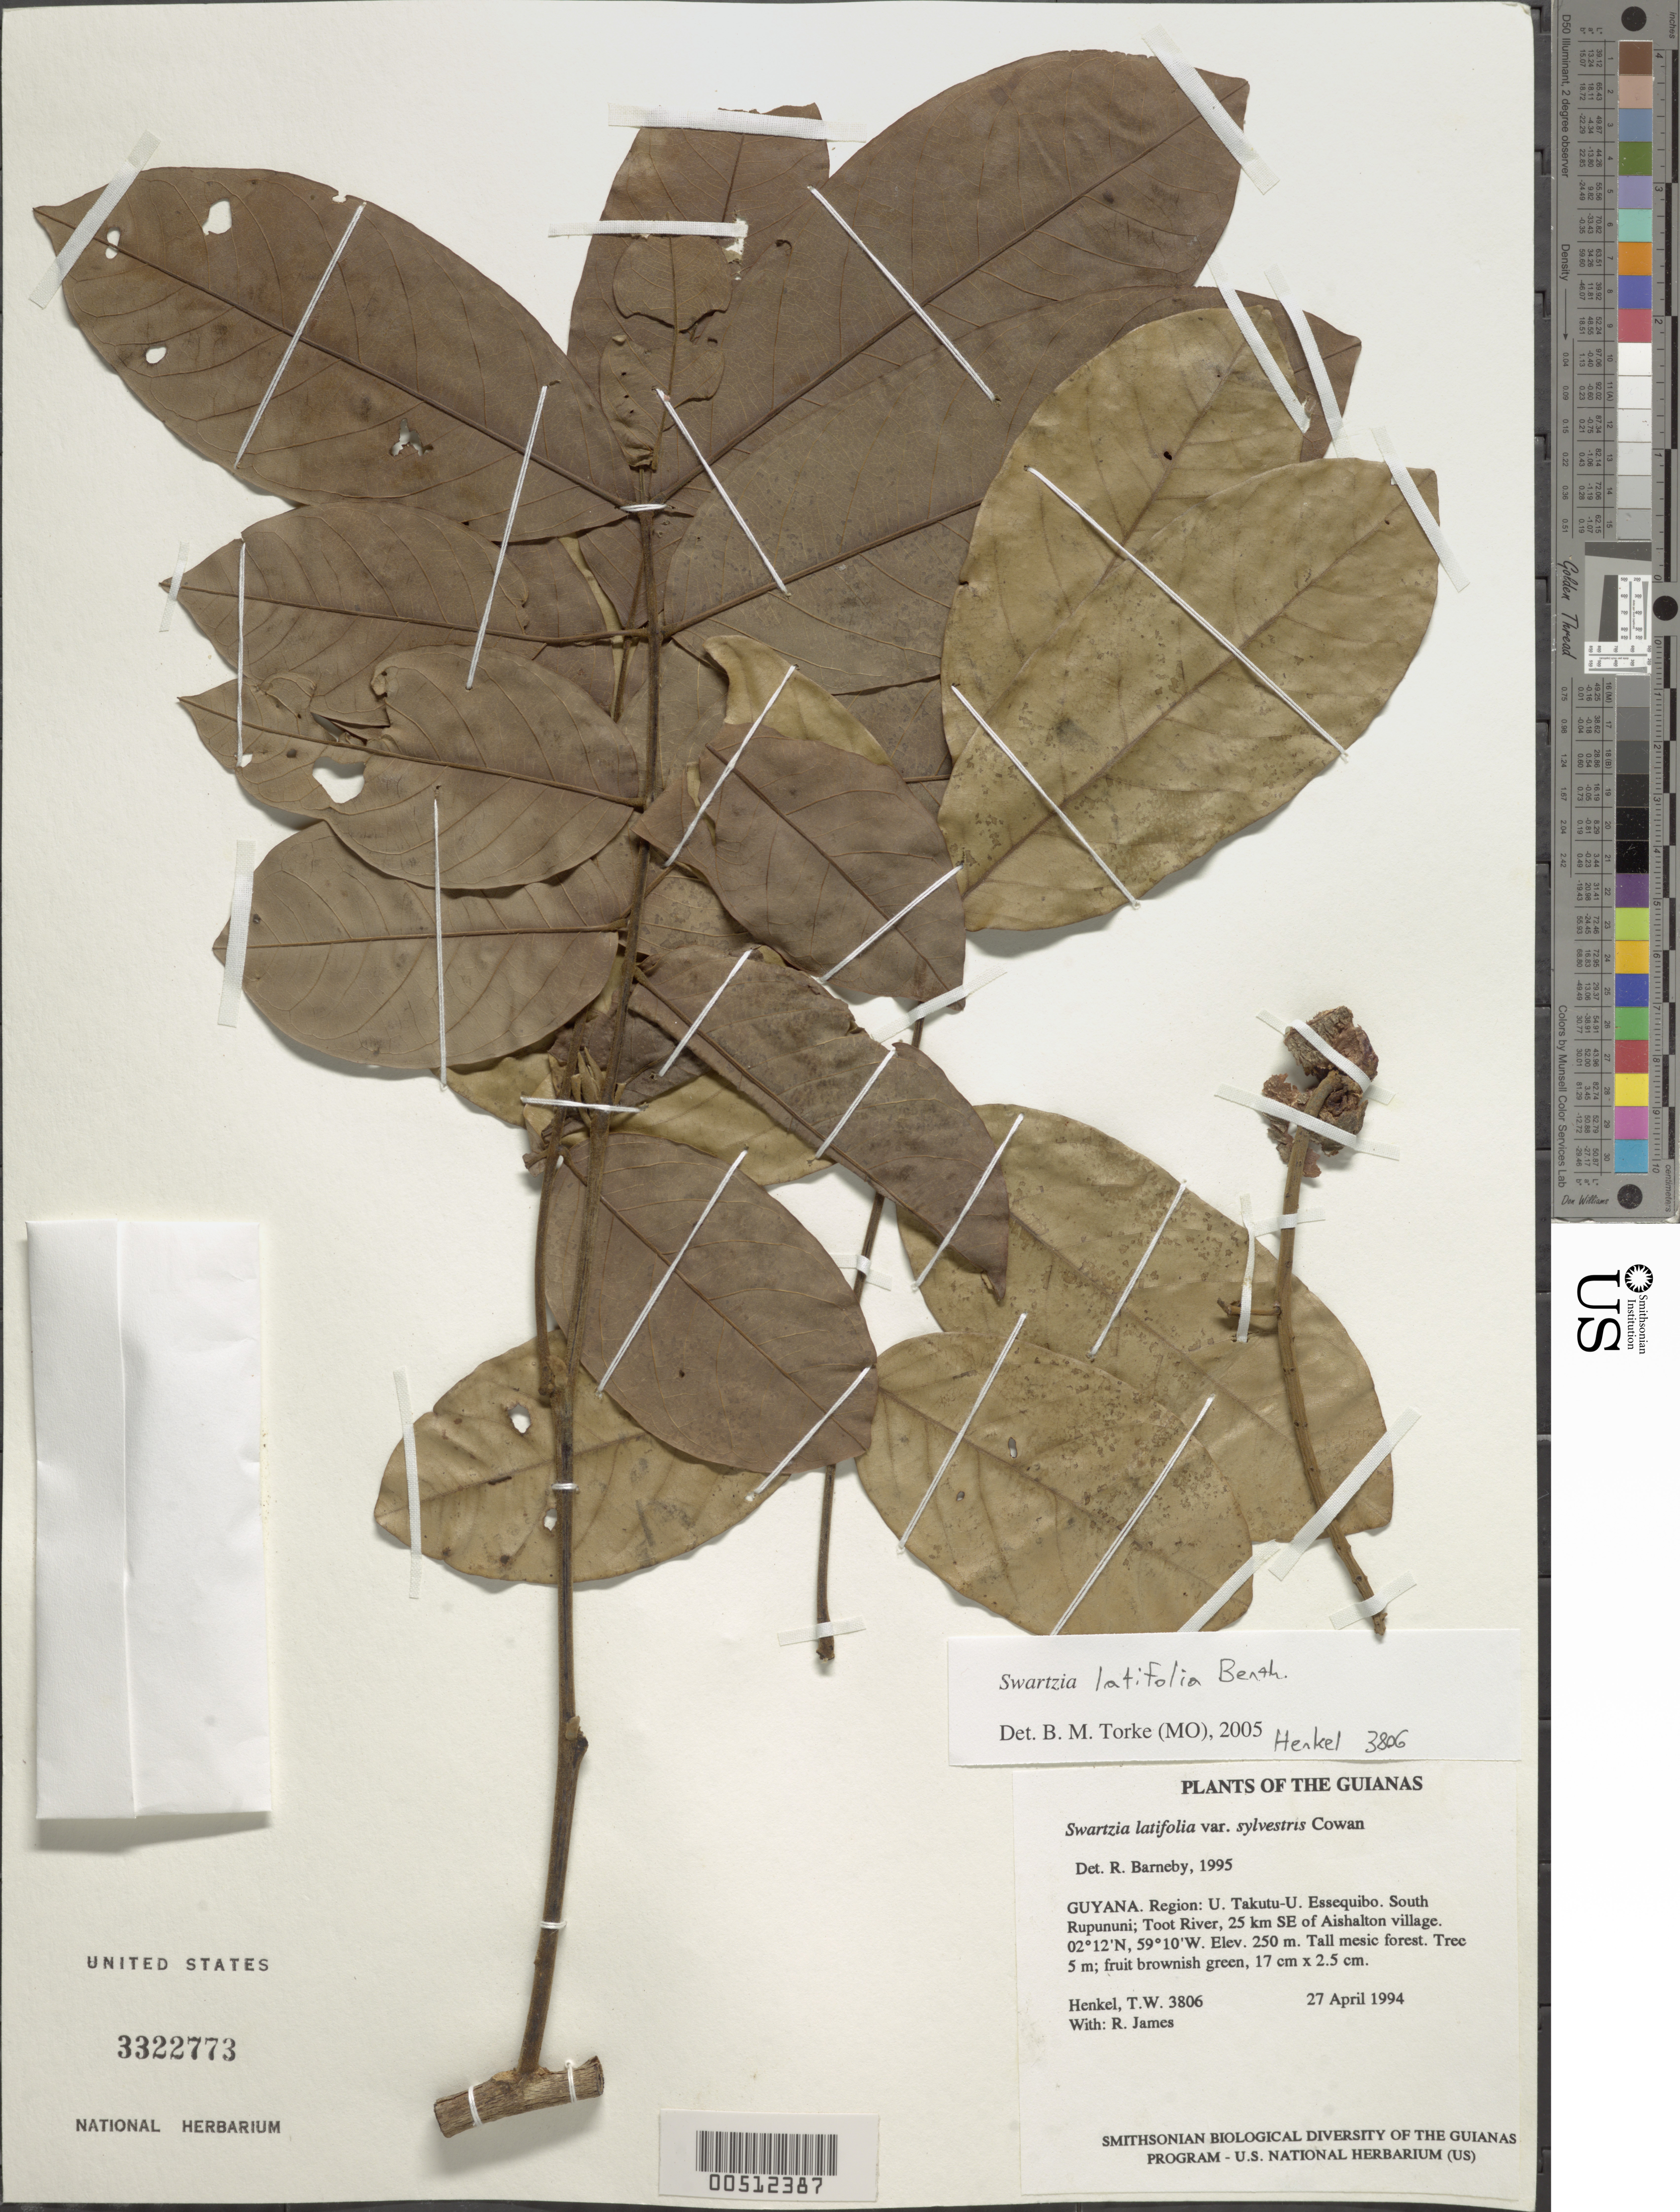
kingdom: Plantae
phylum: Tracheophyta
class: Magnoliopsida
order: Fabales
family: Fabaceae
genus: Swartzia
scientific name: Swartzia latifolia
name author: Benth.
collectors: T. Henkel & R. James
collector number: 3806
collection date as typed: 27 April 1994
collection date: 1994-04-27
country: Guyana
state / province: U. Takutu-U. Essequibo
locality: South Rupununi; Toot River, 25 km SE of Aishalton village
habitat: Tall mesic forest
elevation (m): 250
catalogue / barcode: US 3322773